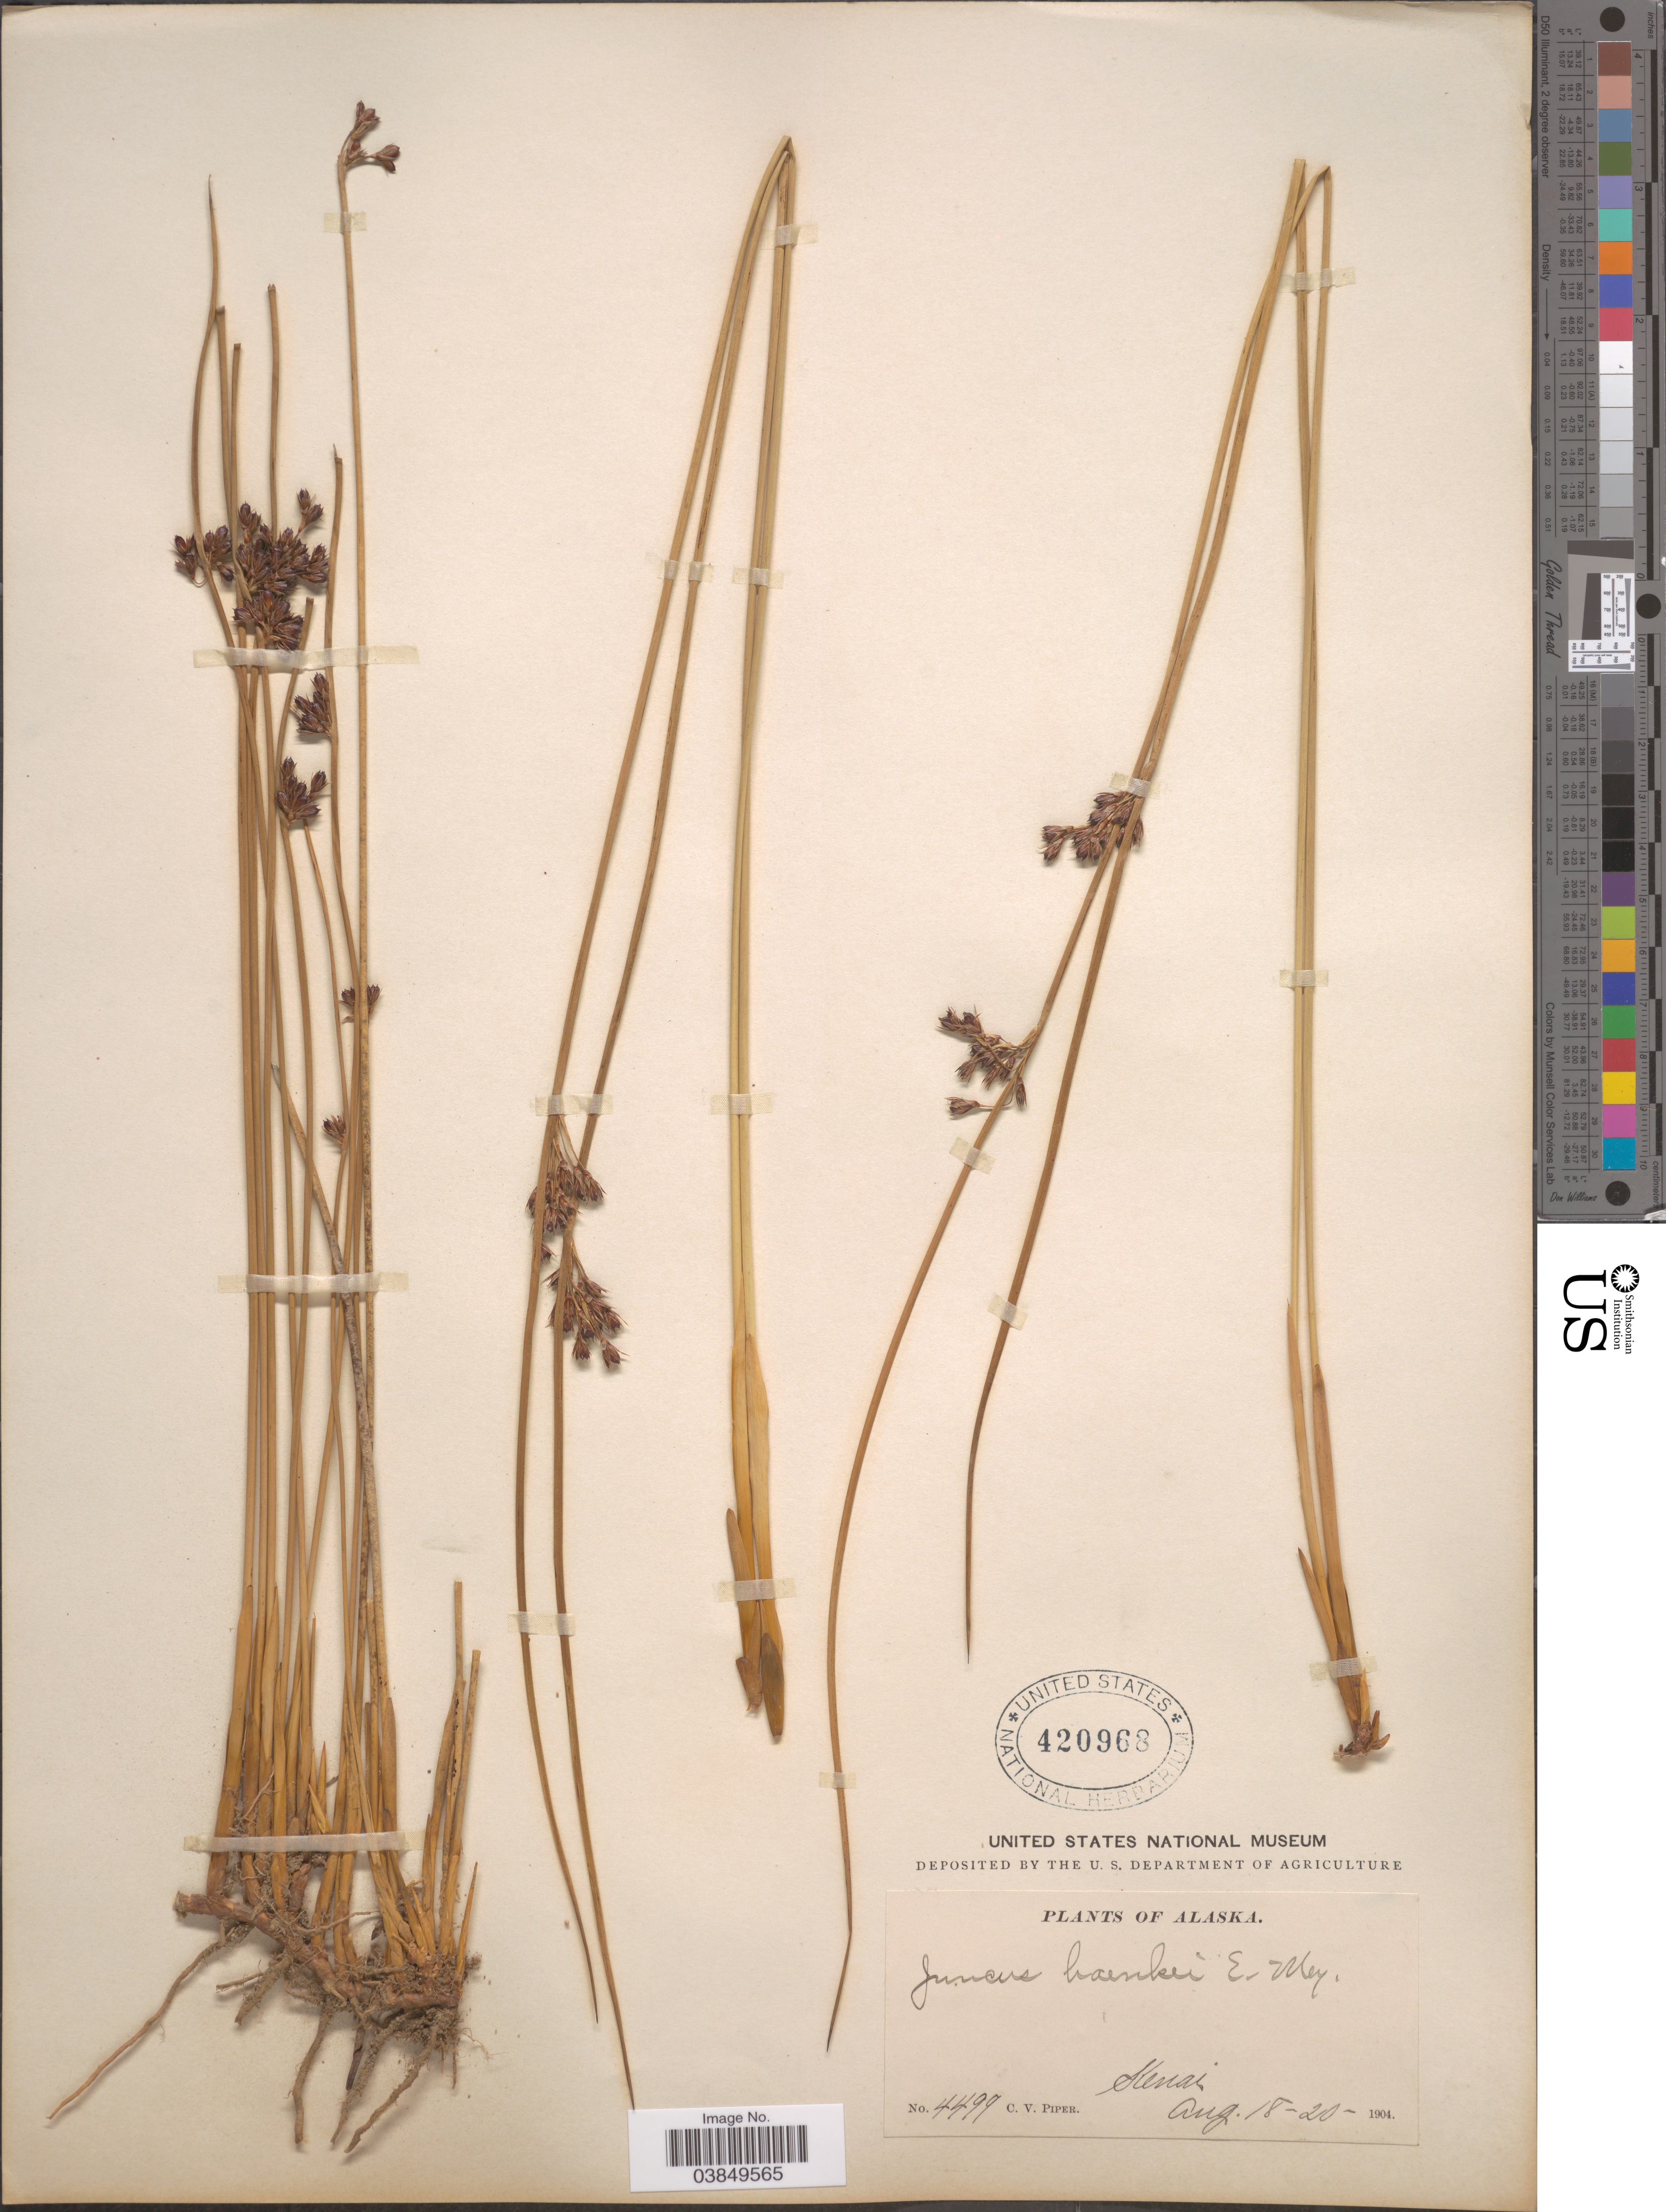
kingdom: Plantae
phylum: Tracheophyta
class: Liliopsida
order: Poales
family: Juncaceae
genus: Juncus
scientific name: Juncus balticus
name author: Willd.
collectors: C. V. Piper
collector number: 4499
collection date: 1904-08-18/1904-08-20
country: United States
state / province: Alaska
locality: Kenai.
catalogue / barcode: US 420968